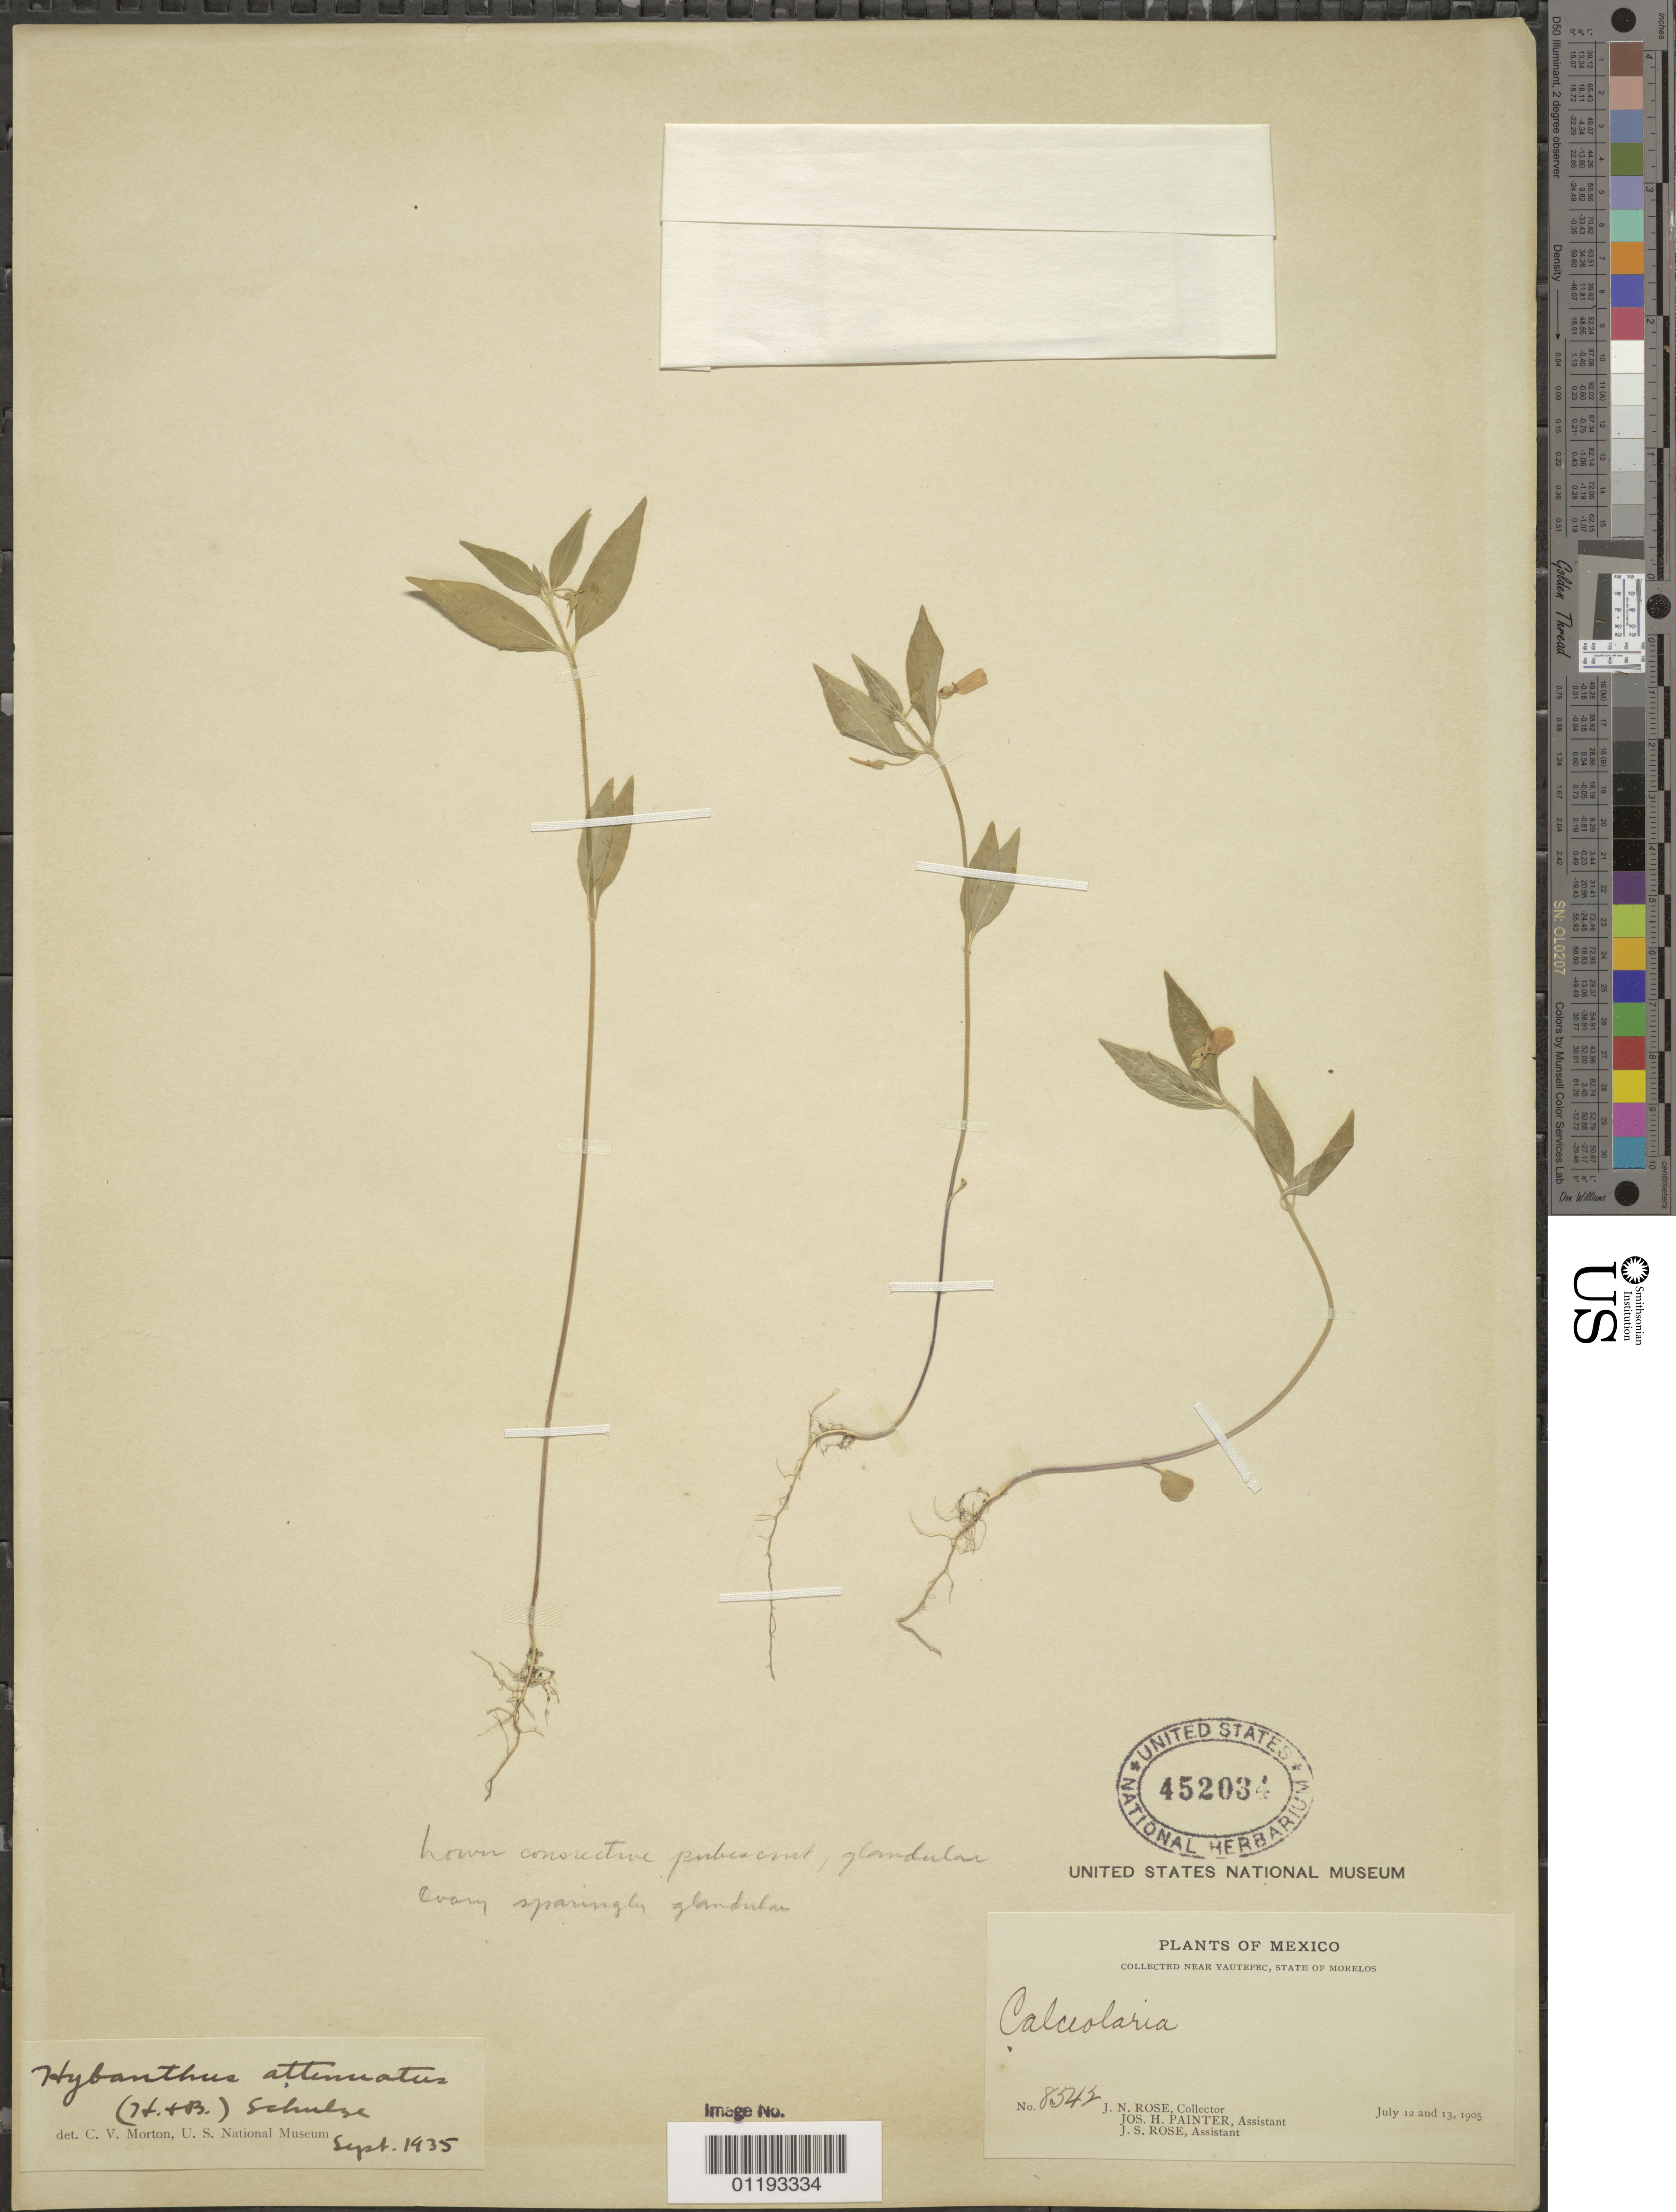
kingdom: Plantae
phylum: Tracheophyta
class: Magnoliopsida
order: Malpighiales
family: Violaceae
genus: Pombalia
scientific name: Pombalia attenuata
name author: (Humb. & Bonpl. ex Willd.) Paula-Souza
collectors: J. N. Rose, J. H. Painter & J. S. Rose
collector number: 8542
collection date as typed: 12 Jul 1905 to 13 Jul 1905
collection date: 1905-07-12/1905-07-13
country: Mexico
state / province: Morelos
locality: Near Yautepec, State of Morelos.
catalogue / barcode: US 452034